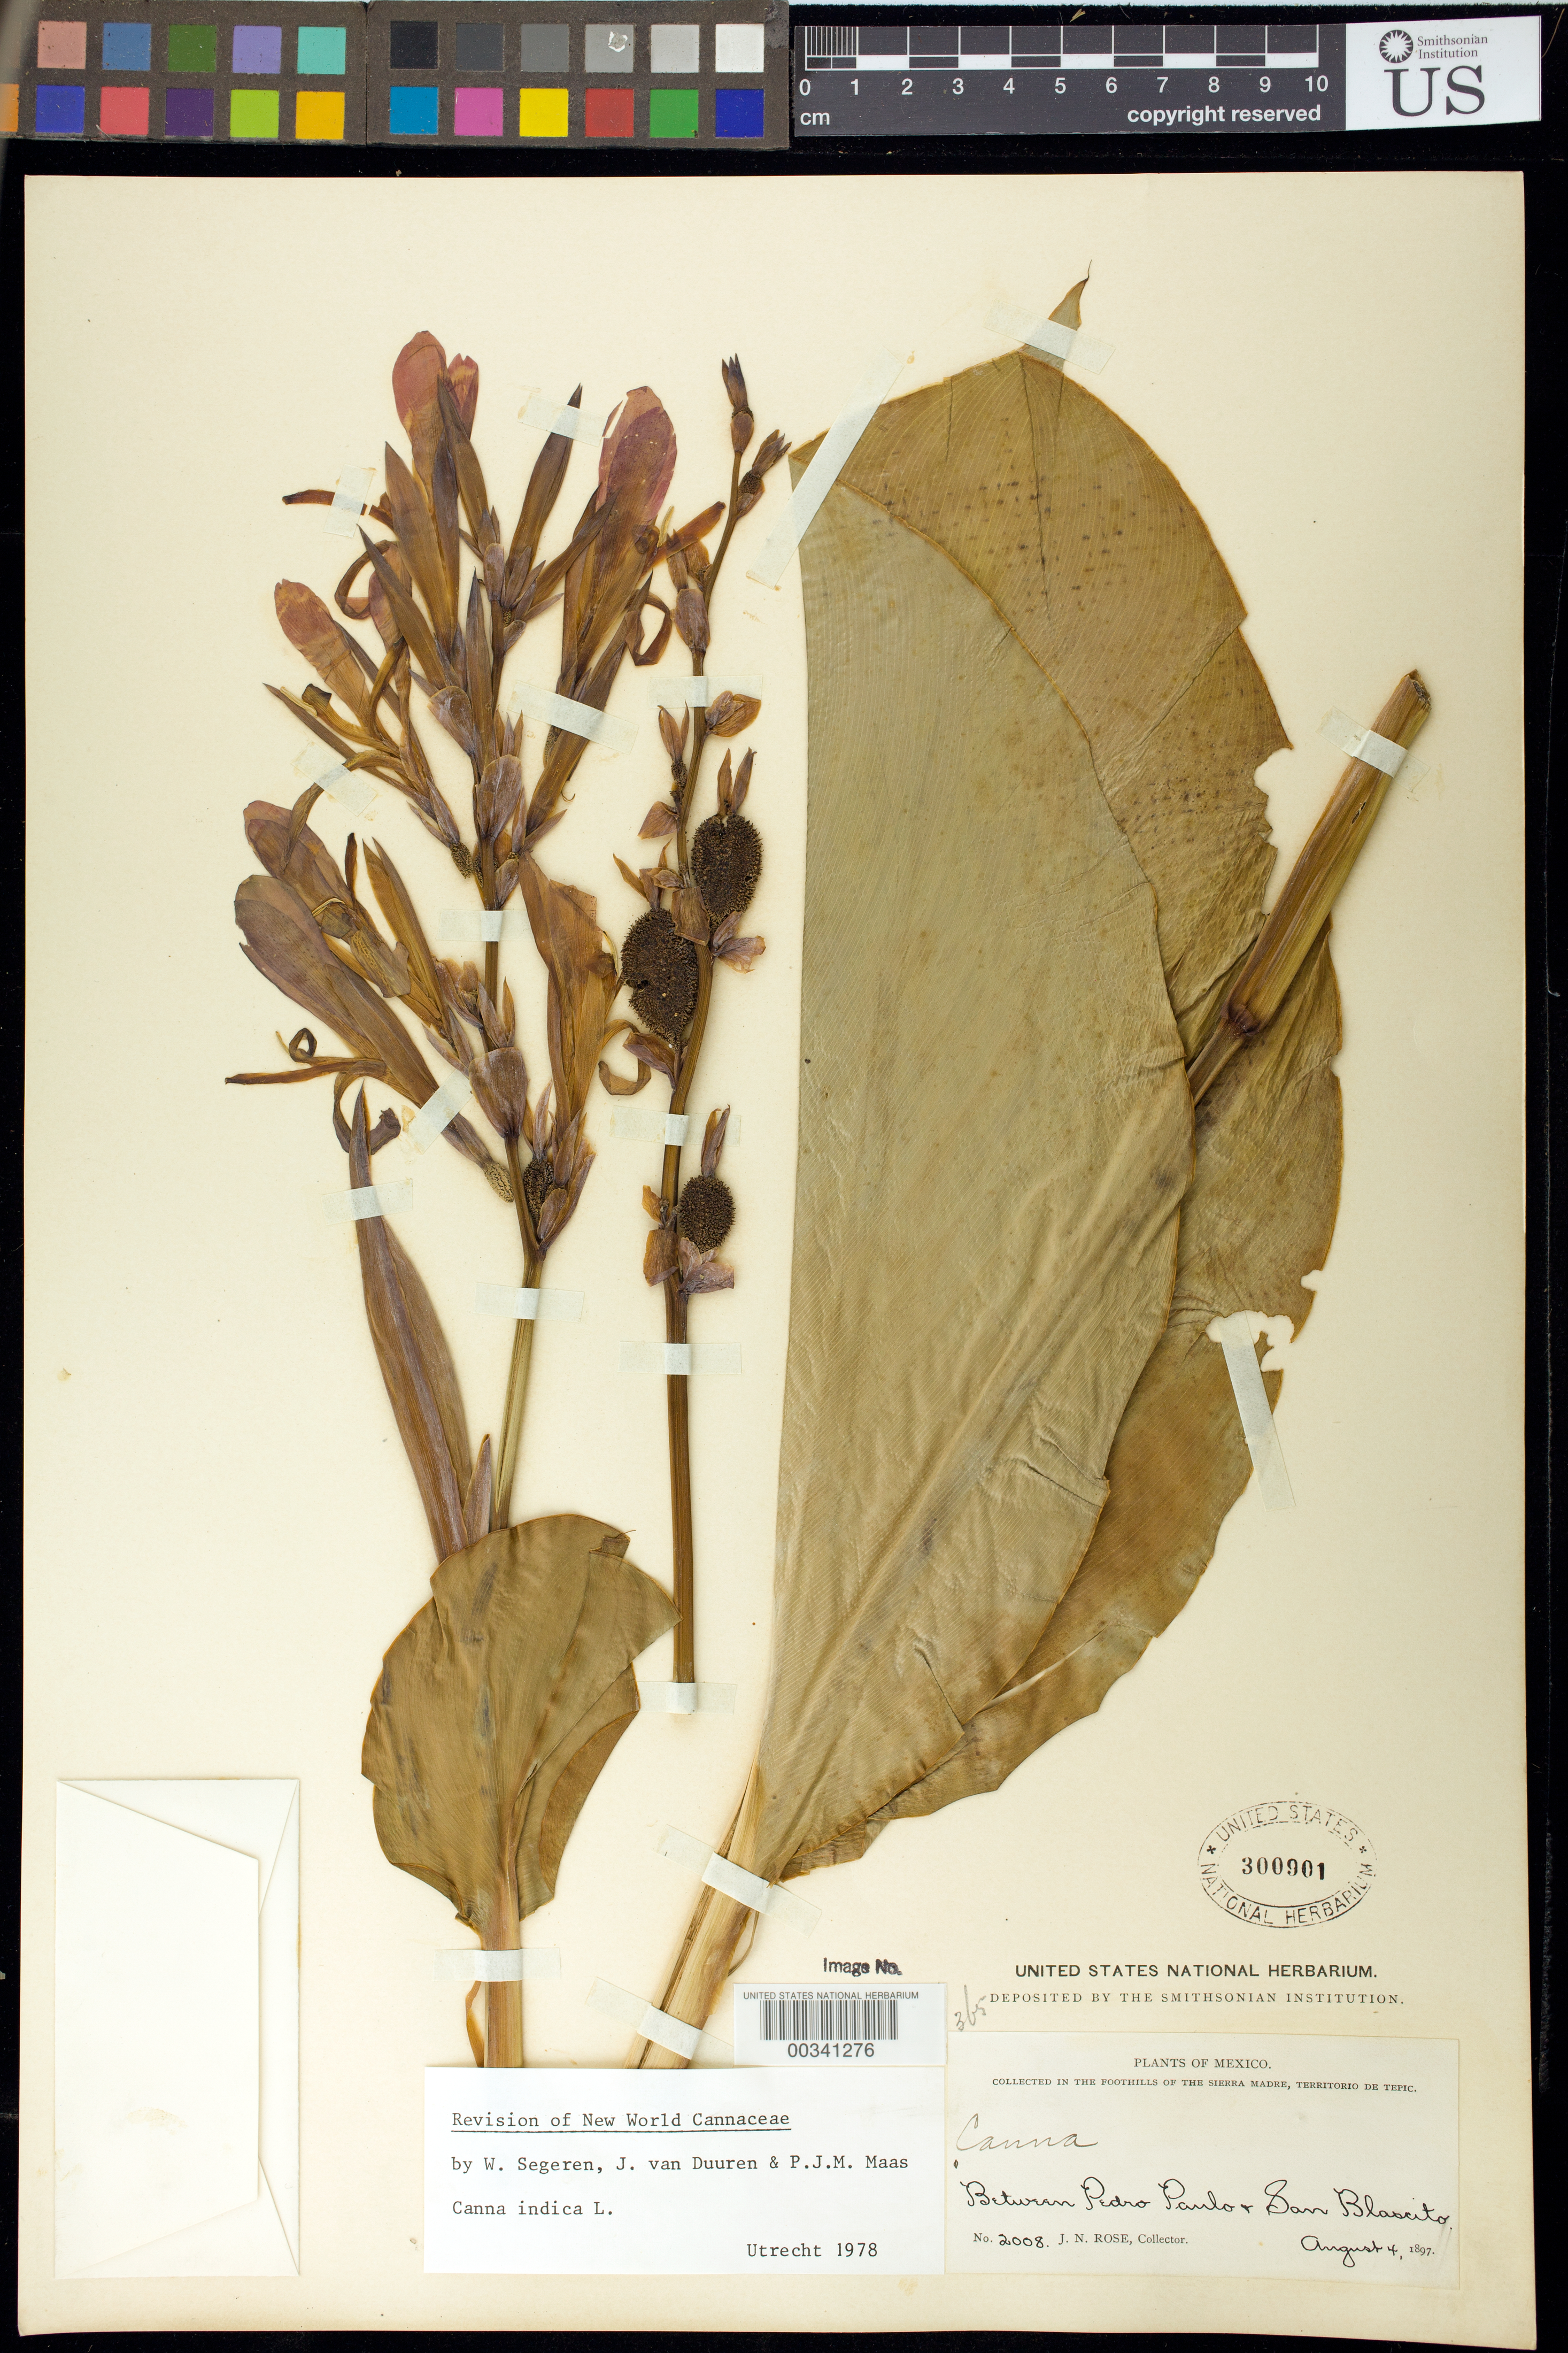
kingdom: Plantae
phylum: Tracheophyta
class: Liliopsida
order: Zingiberales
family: Cannaceae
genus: Canna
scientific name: Canna indica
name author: L.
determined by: Segeren, W.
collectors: J. N. Rose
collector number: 2008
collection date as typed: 04 Aug 1897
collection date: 1897-08-04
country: Mexico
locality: Foothills of Sierra Madre, territorio de Tepic, between pedro paulo and san blascito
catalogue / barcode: US 300901